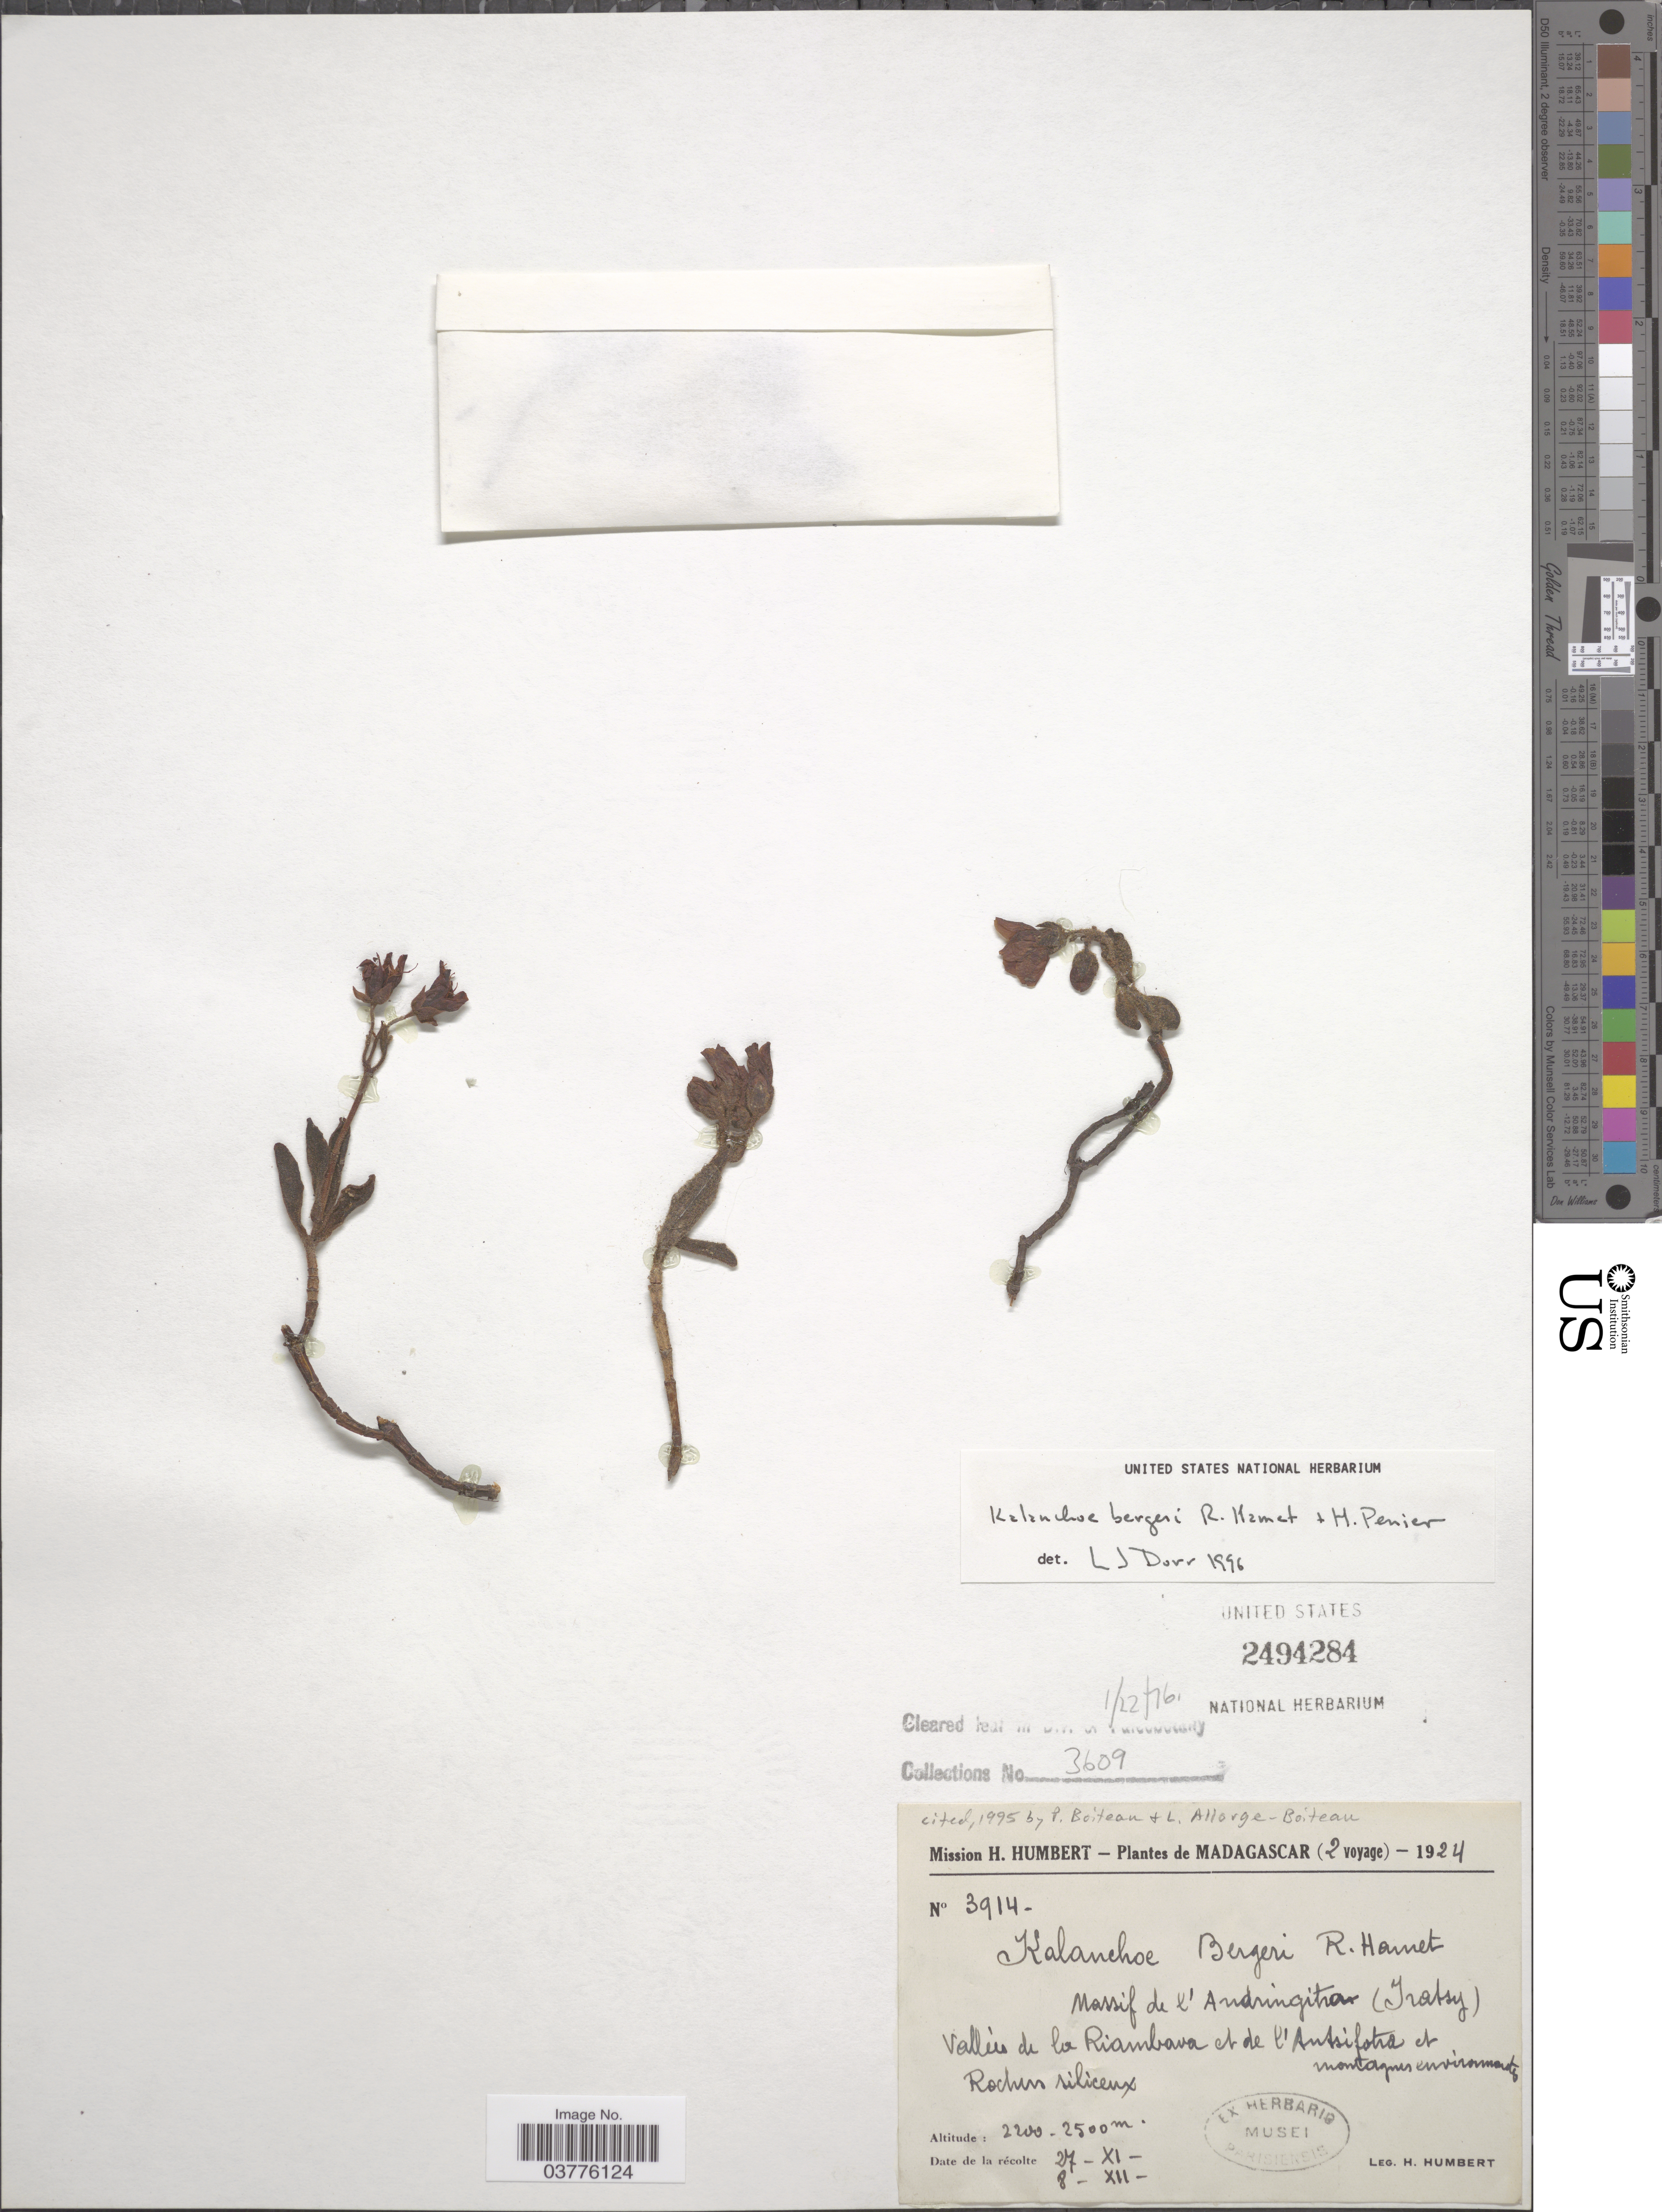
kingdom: Plantae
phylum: Tracheophyta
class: Magnoliopsida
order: Saxifragales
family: Crassulaceae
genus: Kalanchoe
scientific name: Kalanchoe bergeri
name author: Raym.-Hamet & H. Perrier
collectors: H. Humbert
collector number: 3914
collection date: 1924-11-27/1924-12-08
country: Madagascar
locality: Massif de l'Andringitra (Iratsy). Vallée de la Riambava et de l'Antsifotra et montagnes environmentes*.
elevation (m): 2200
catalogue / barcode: US 2494284